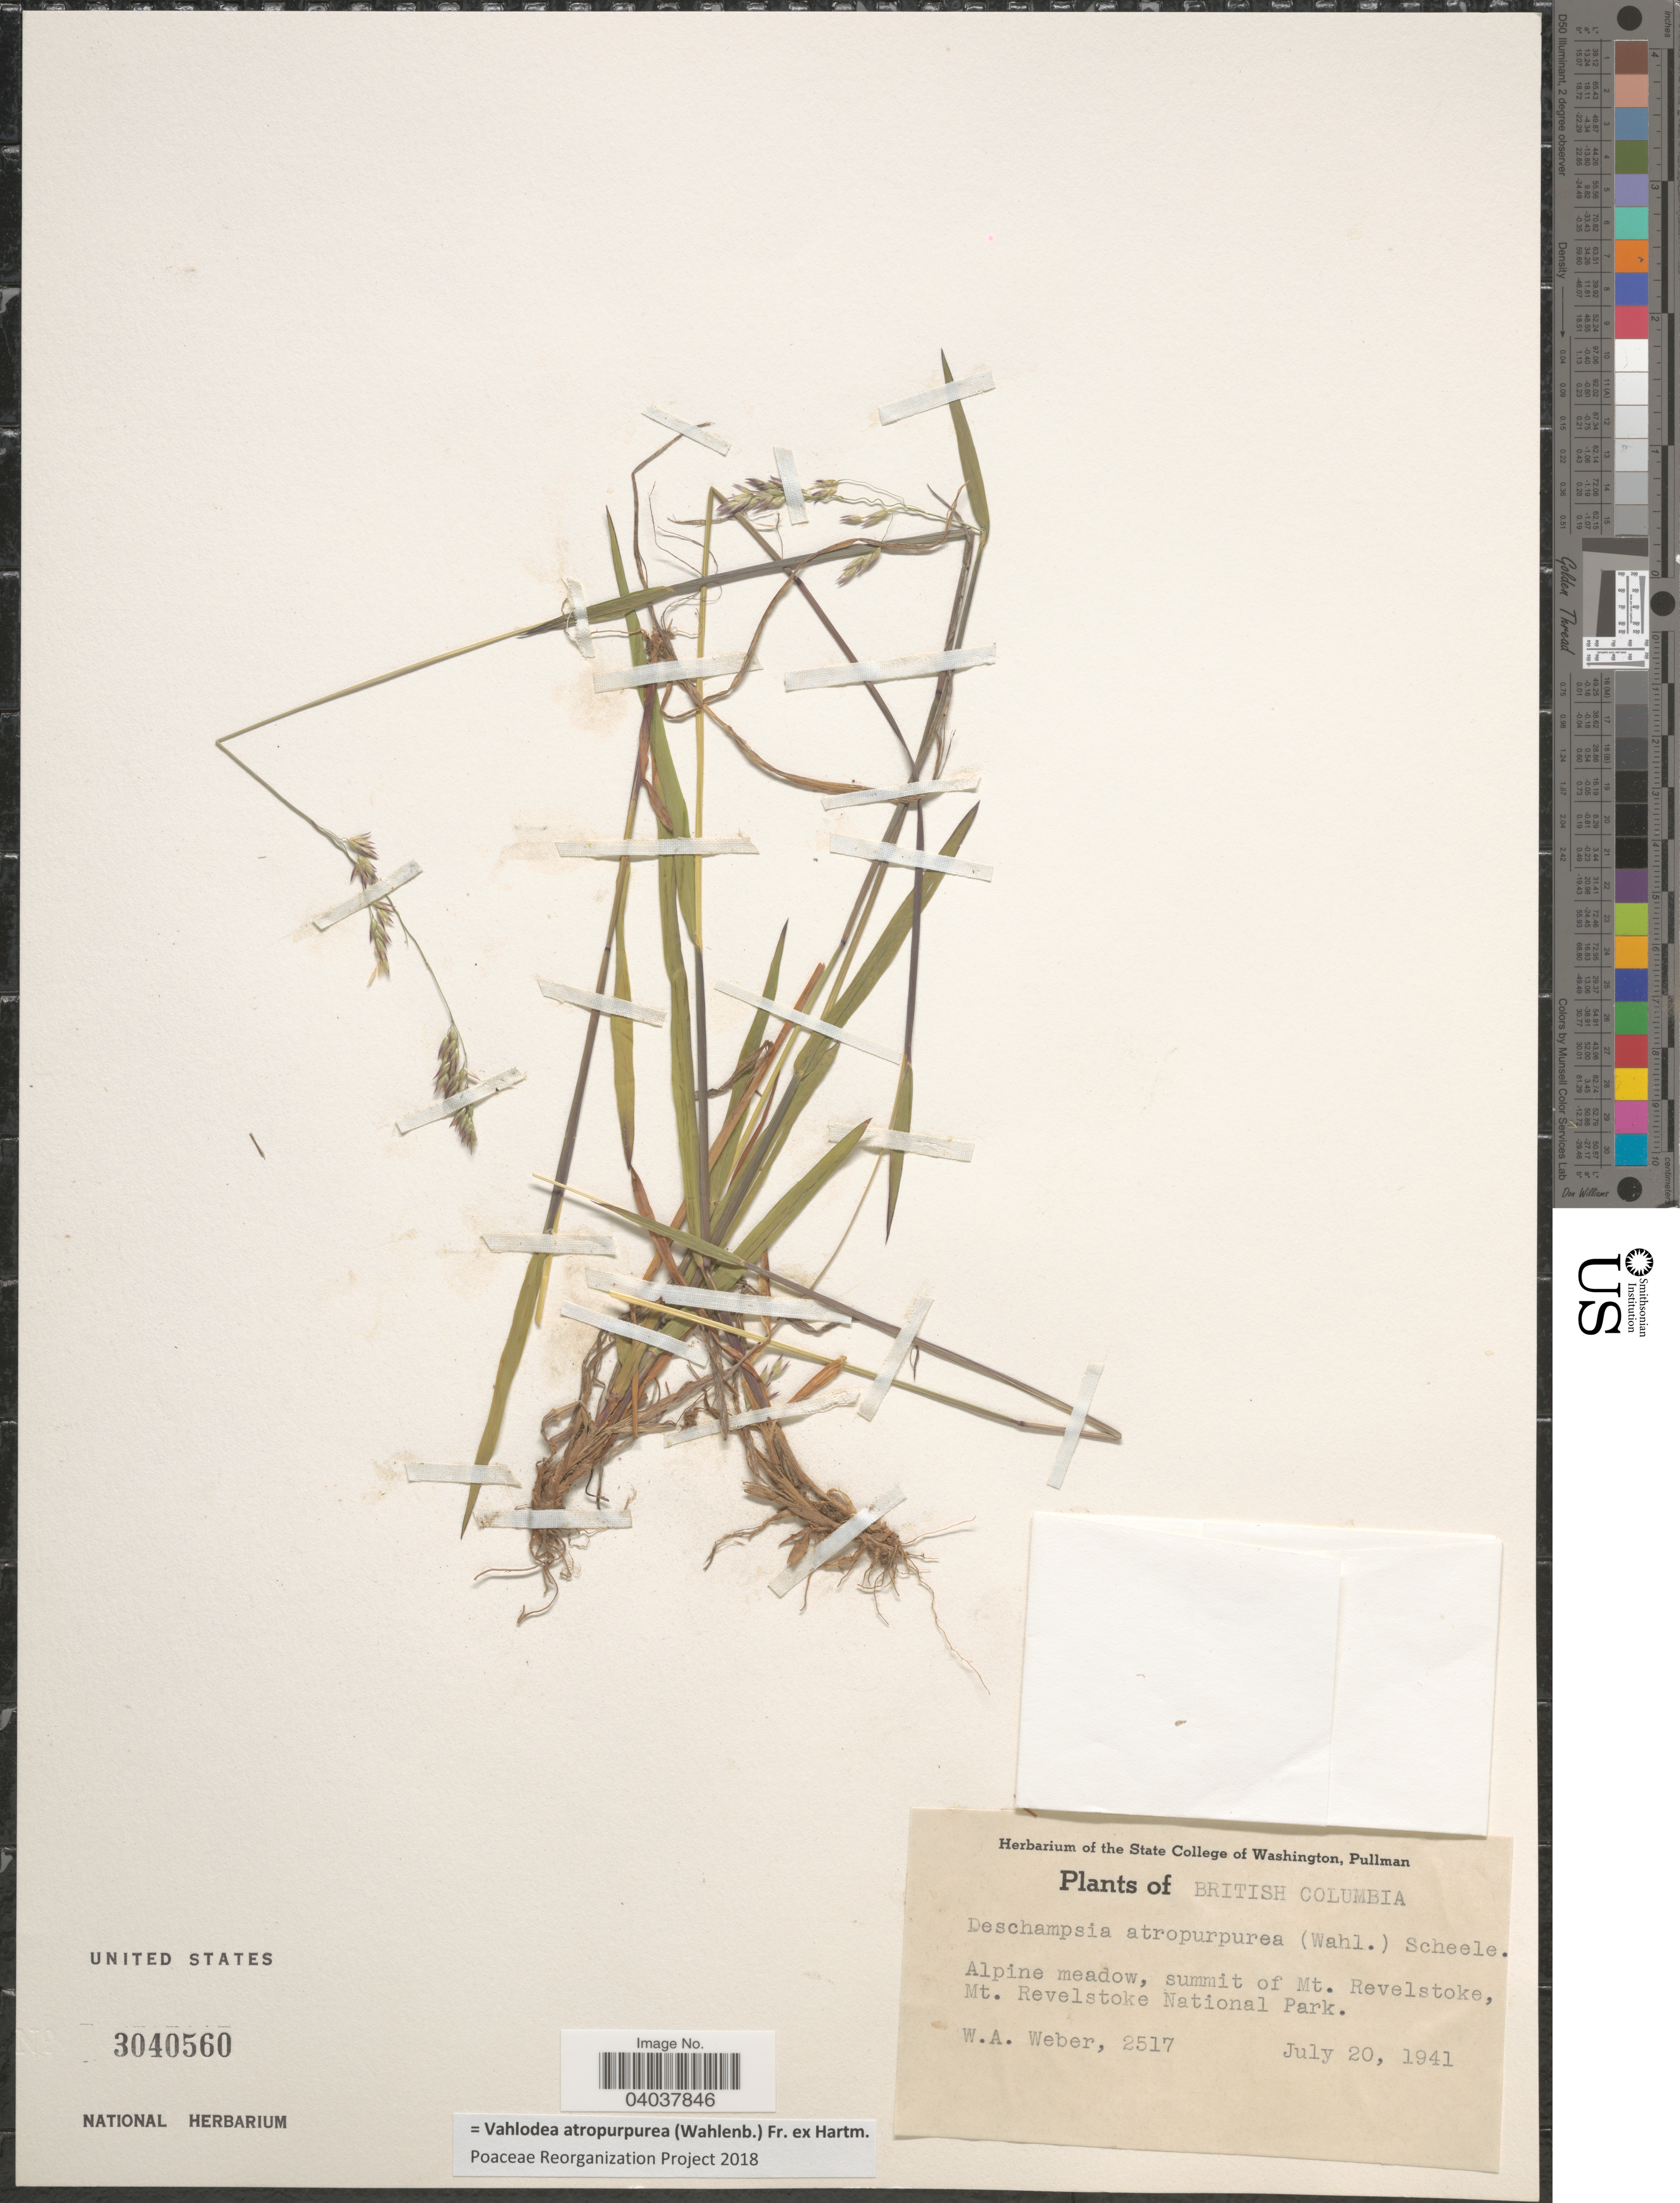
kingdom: Plantae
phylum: Tracheophyta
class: Liliopsida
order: Poales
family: Poaceae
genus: Vahlodea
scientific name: Vahlodea atropurpurea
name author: (Wahlenb.) Fr. ex Hartm.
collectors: W. A. Weber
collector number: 2517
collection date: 1941-07-20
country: Canada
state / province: British Columbia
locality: Summit of Mt. Revelstoke, Mt. Revelstoke National Park.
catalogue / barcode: US 3040560